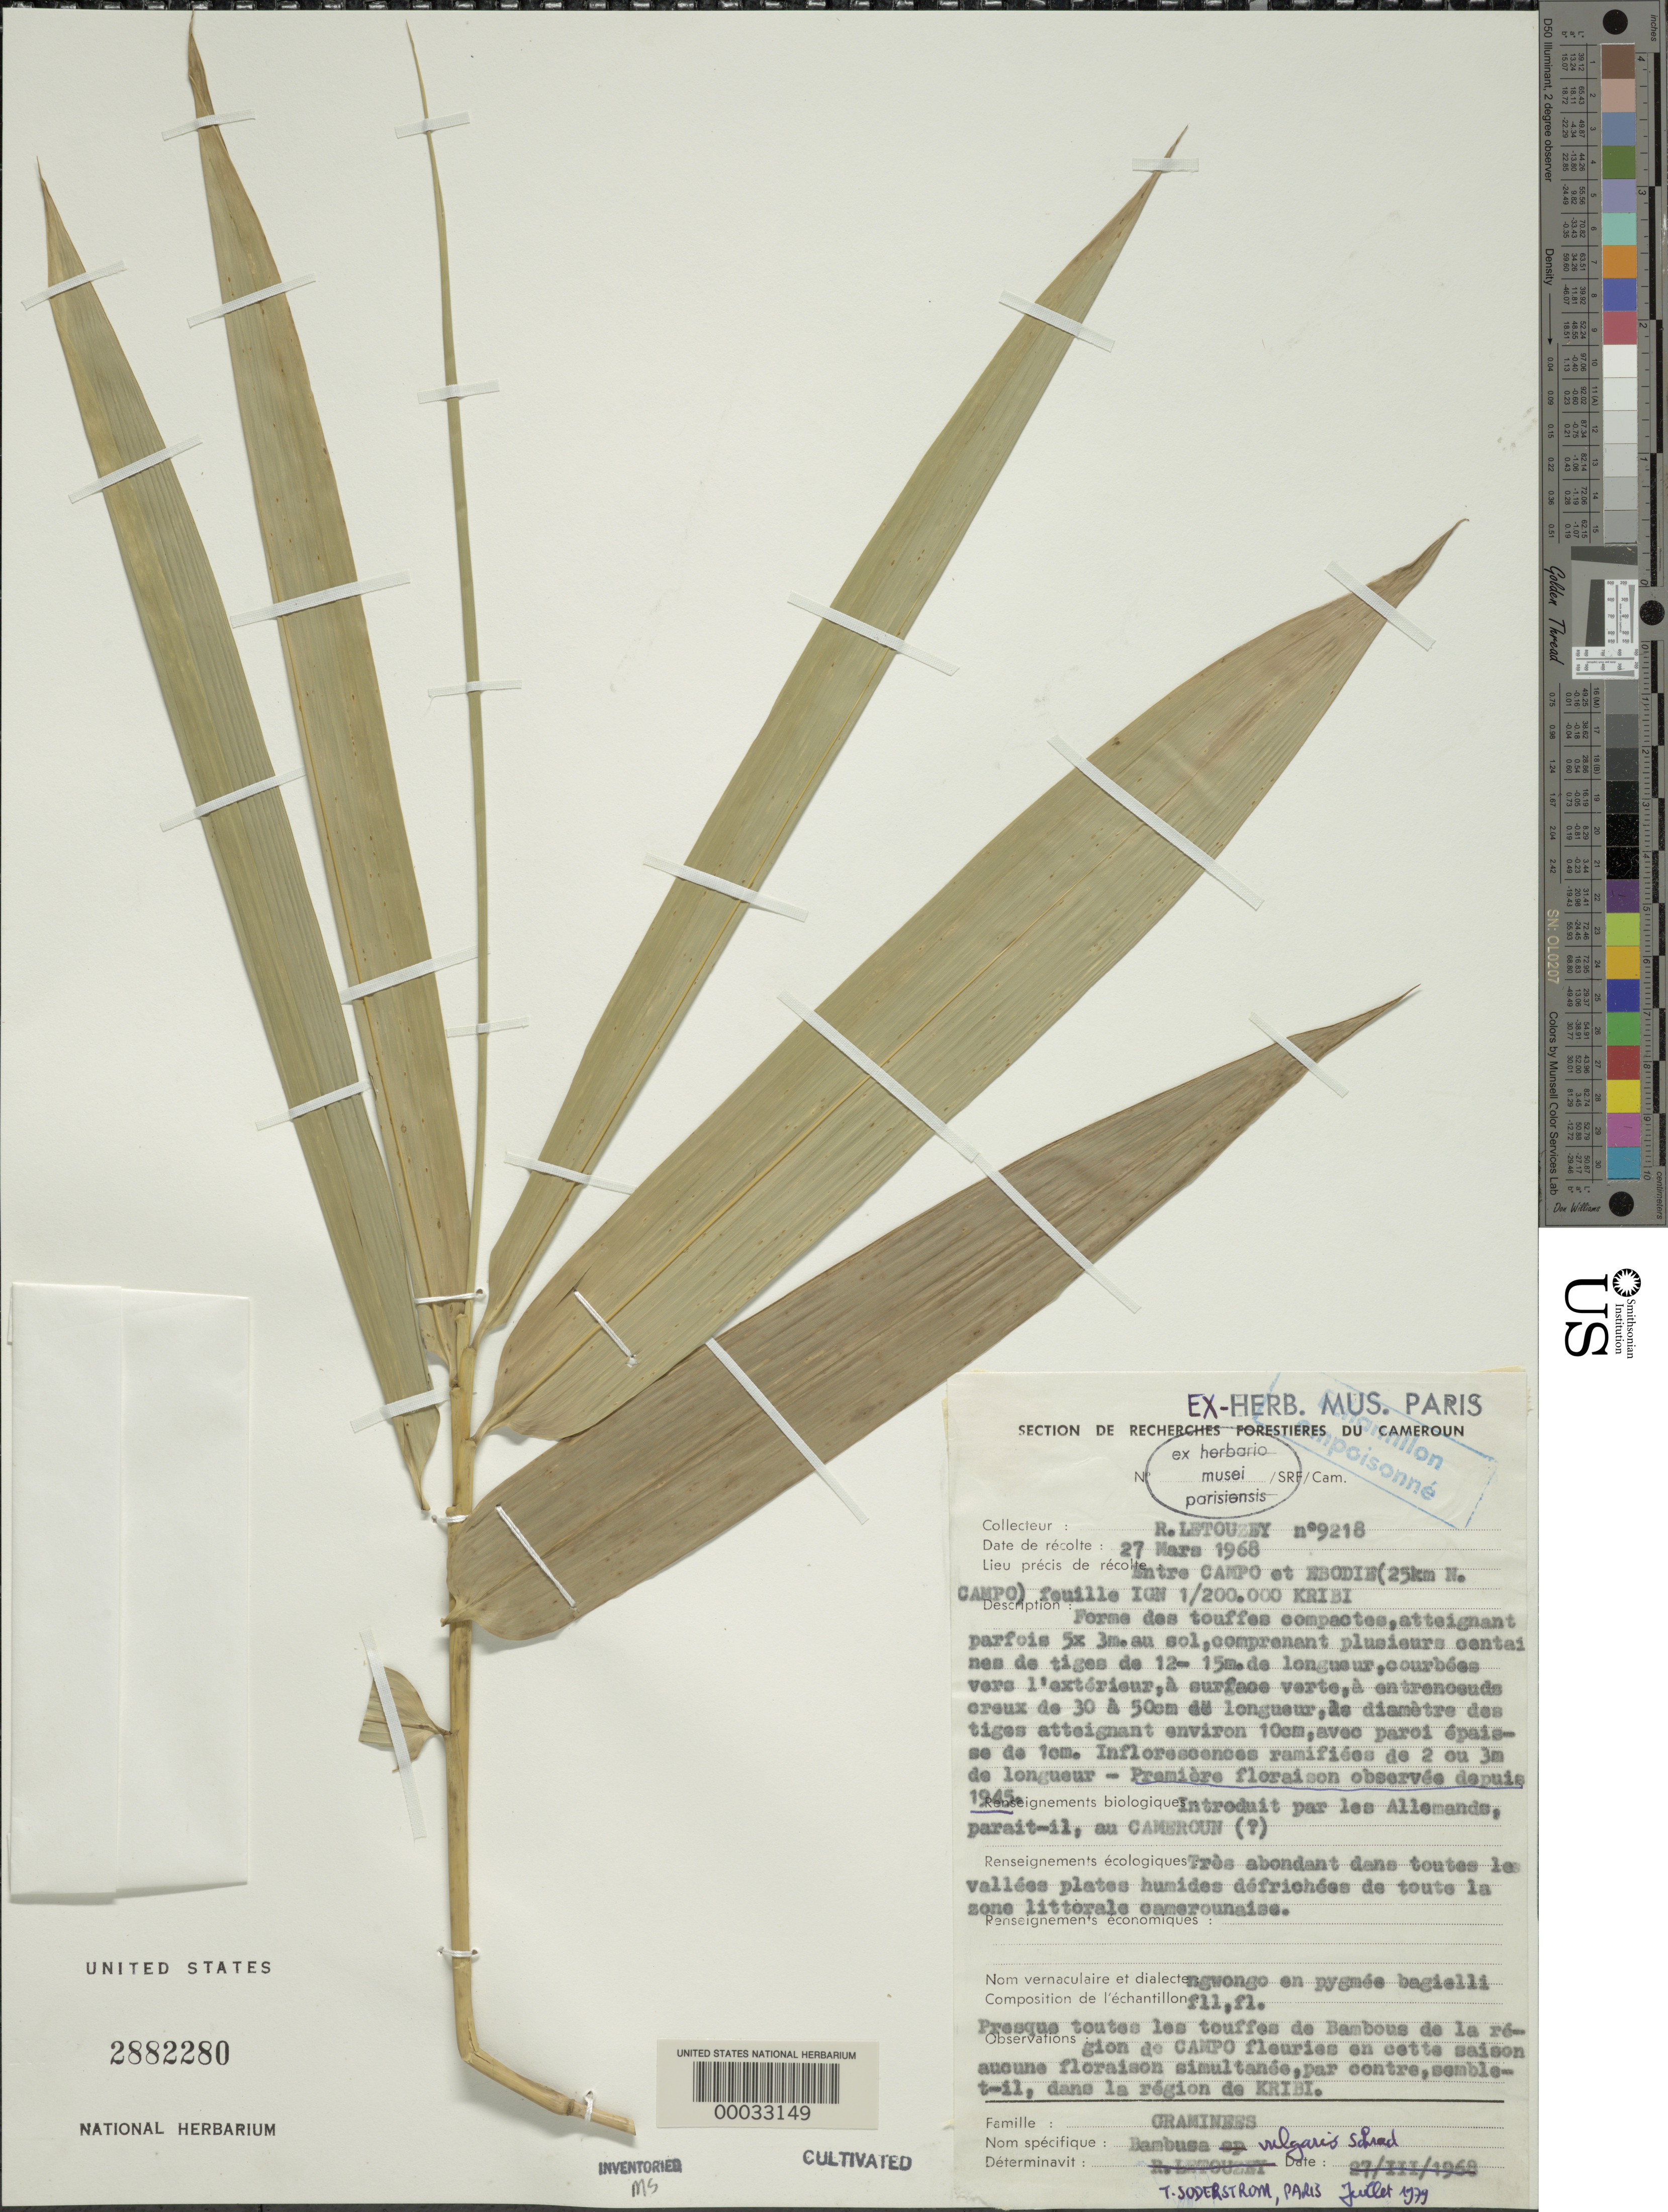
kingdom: Plantae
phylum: Tracheophyta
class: Liliopsida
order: Poales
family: Poaceae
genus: Bambusa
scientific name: Bambusa vulgaris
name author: Schrad. ex J.C. Wendl.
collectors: R. Letouzey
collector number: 9218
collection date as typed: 27 Mar 1968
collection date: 1968-03-27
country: Cameroon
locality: Ebodie, kribi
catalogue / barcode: US 2882280